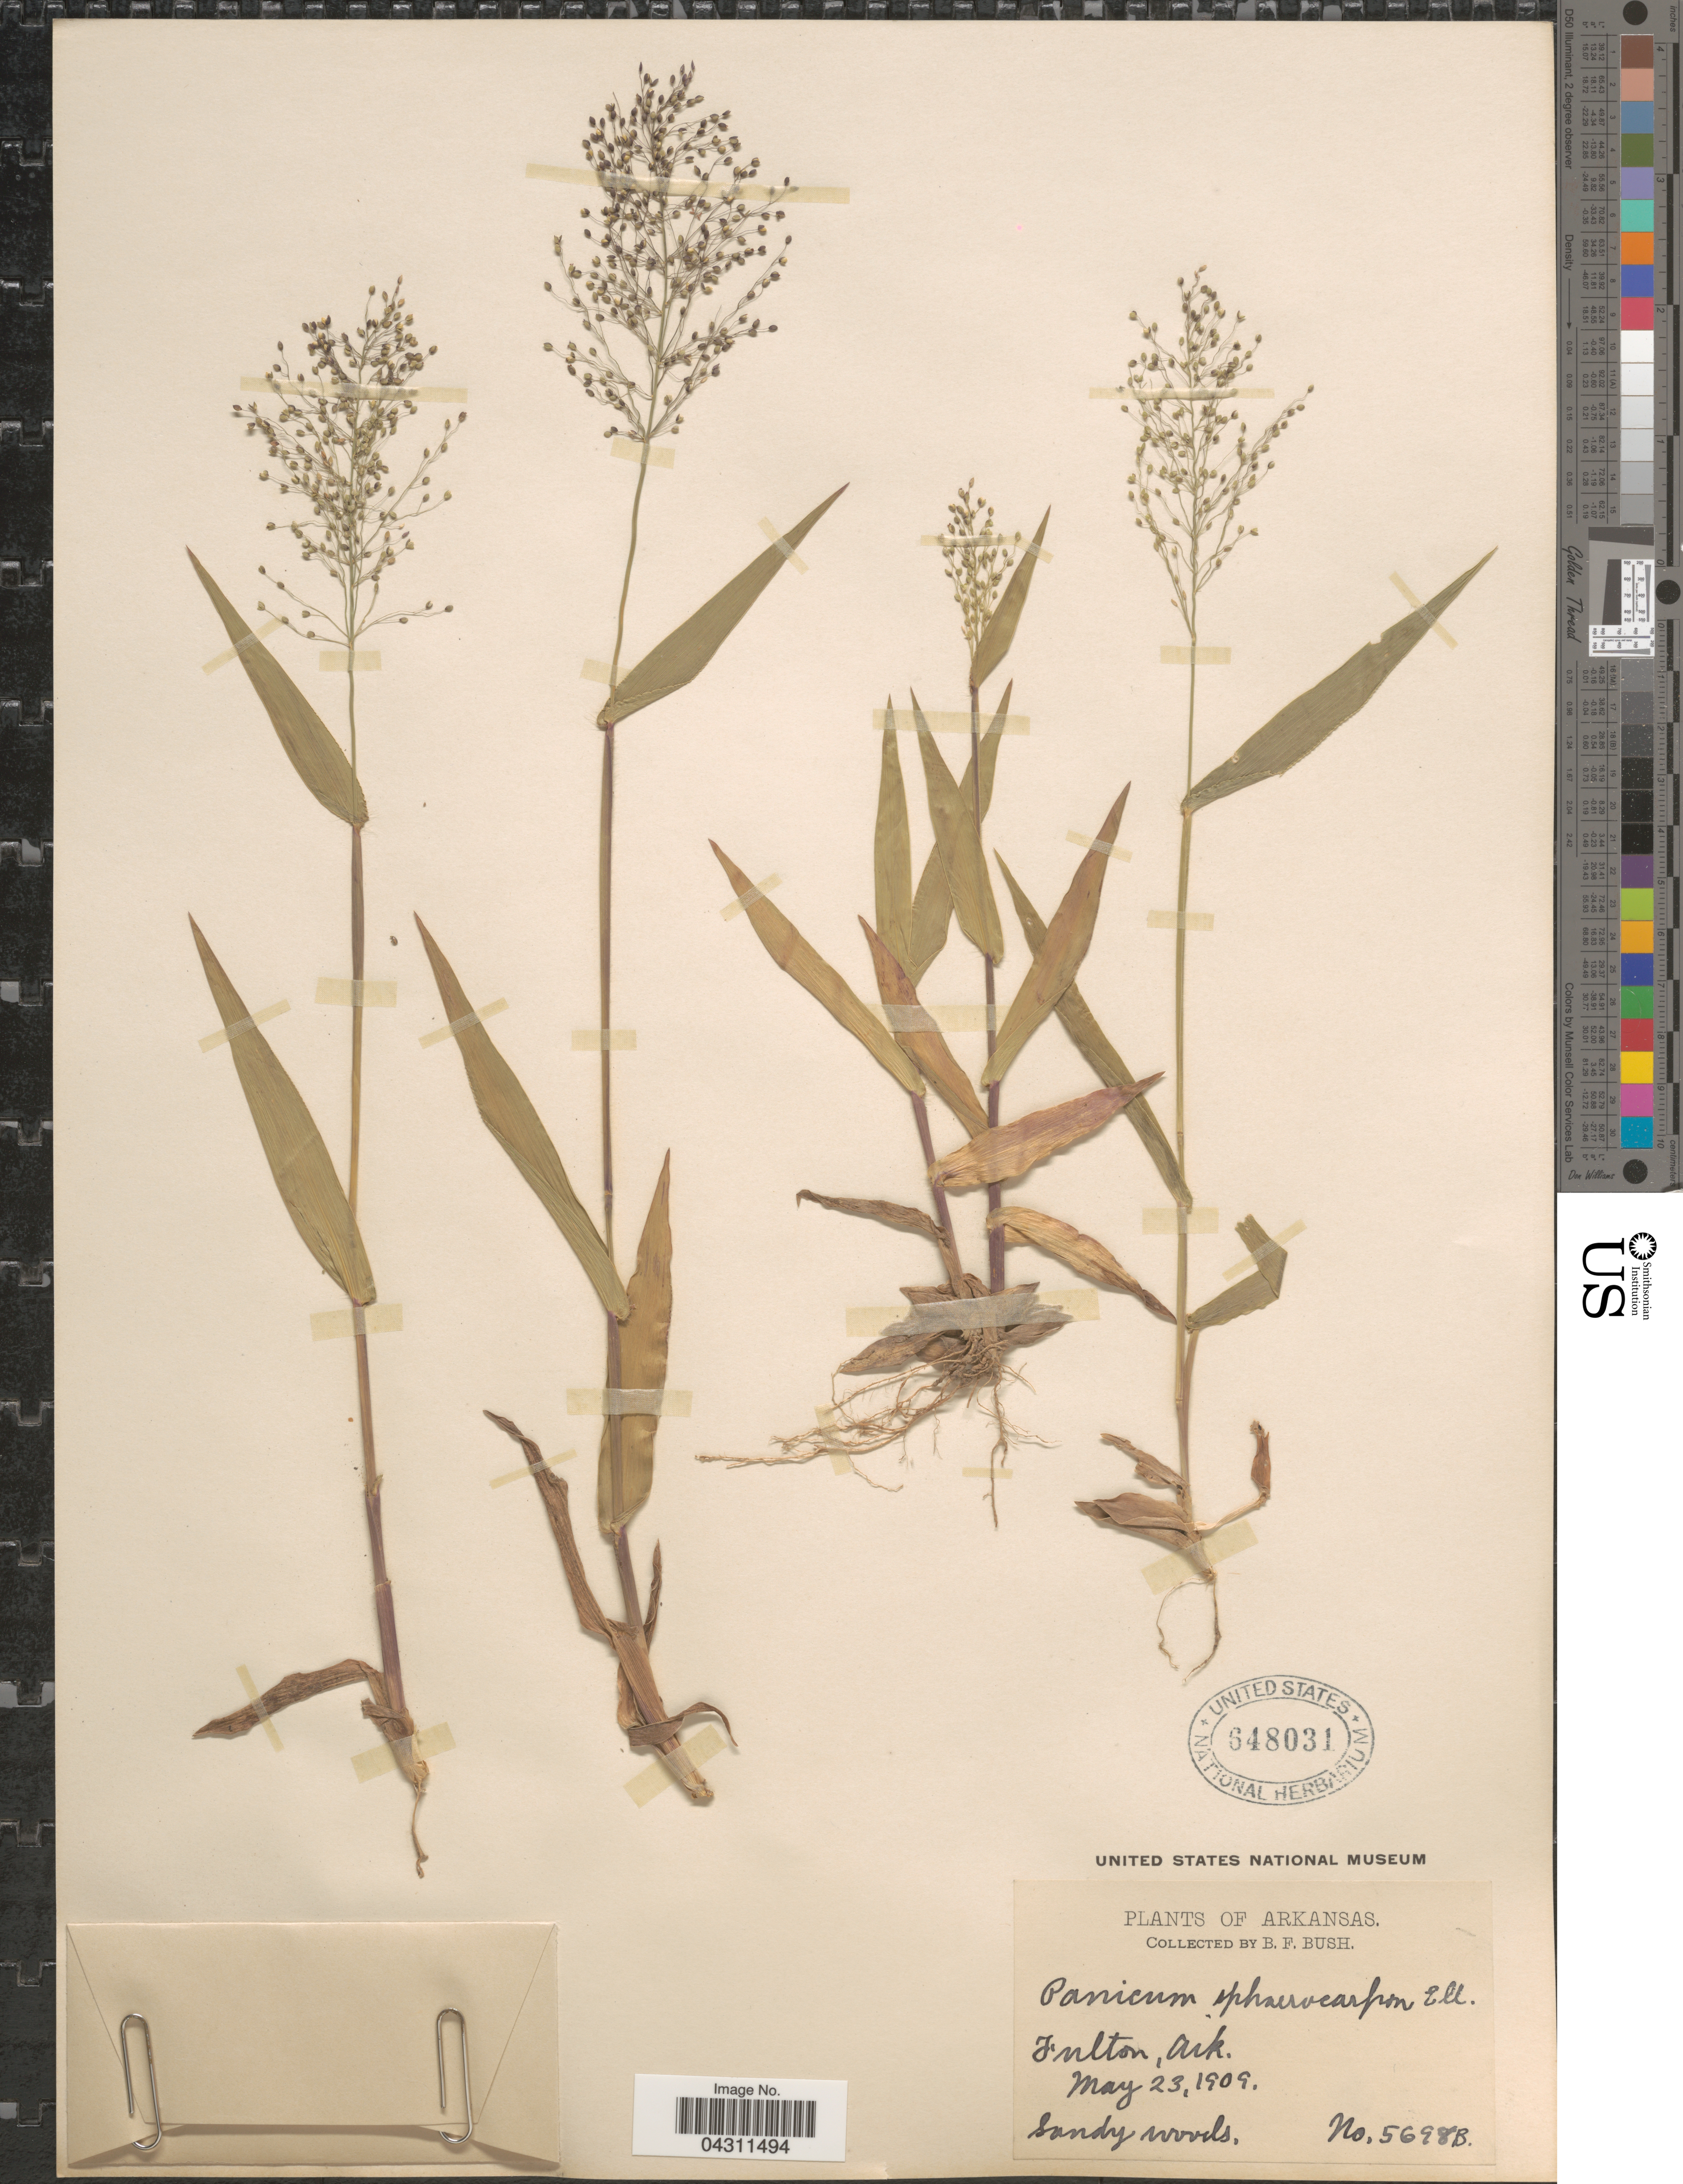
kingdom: Plantae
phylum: Tracheophyta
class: Liliopsida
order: Poales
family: Poaceae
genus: Dichanthelium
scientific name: Dichanthelium sphaerocarpon var. sphaerocarpon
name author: (Elliott) Gould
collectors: B. F. Bush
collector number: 5698B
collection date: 1909-05-23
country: United States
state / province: Arkansas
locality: Fulton. Sandy woods.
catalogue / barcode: US 648031